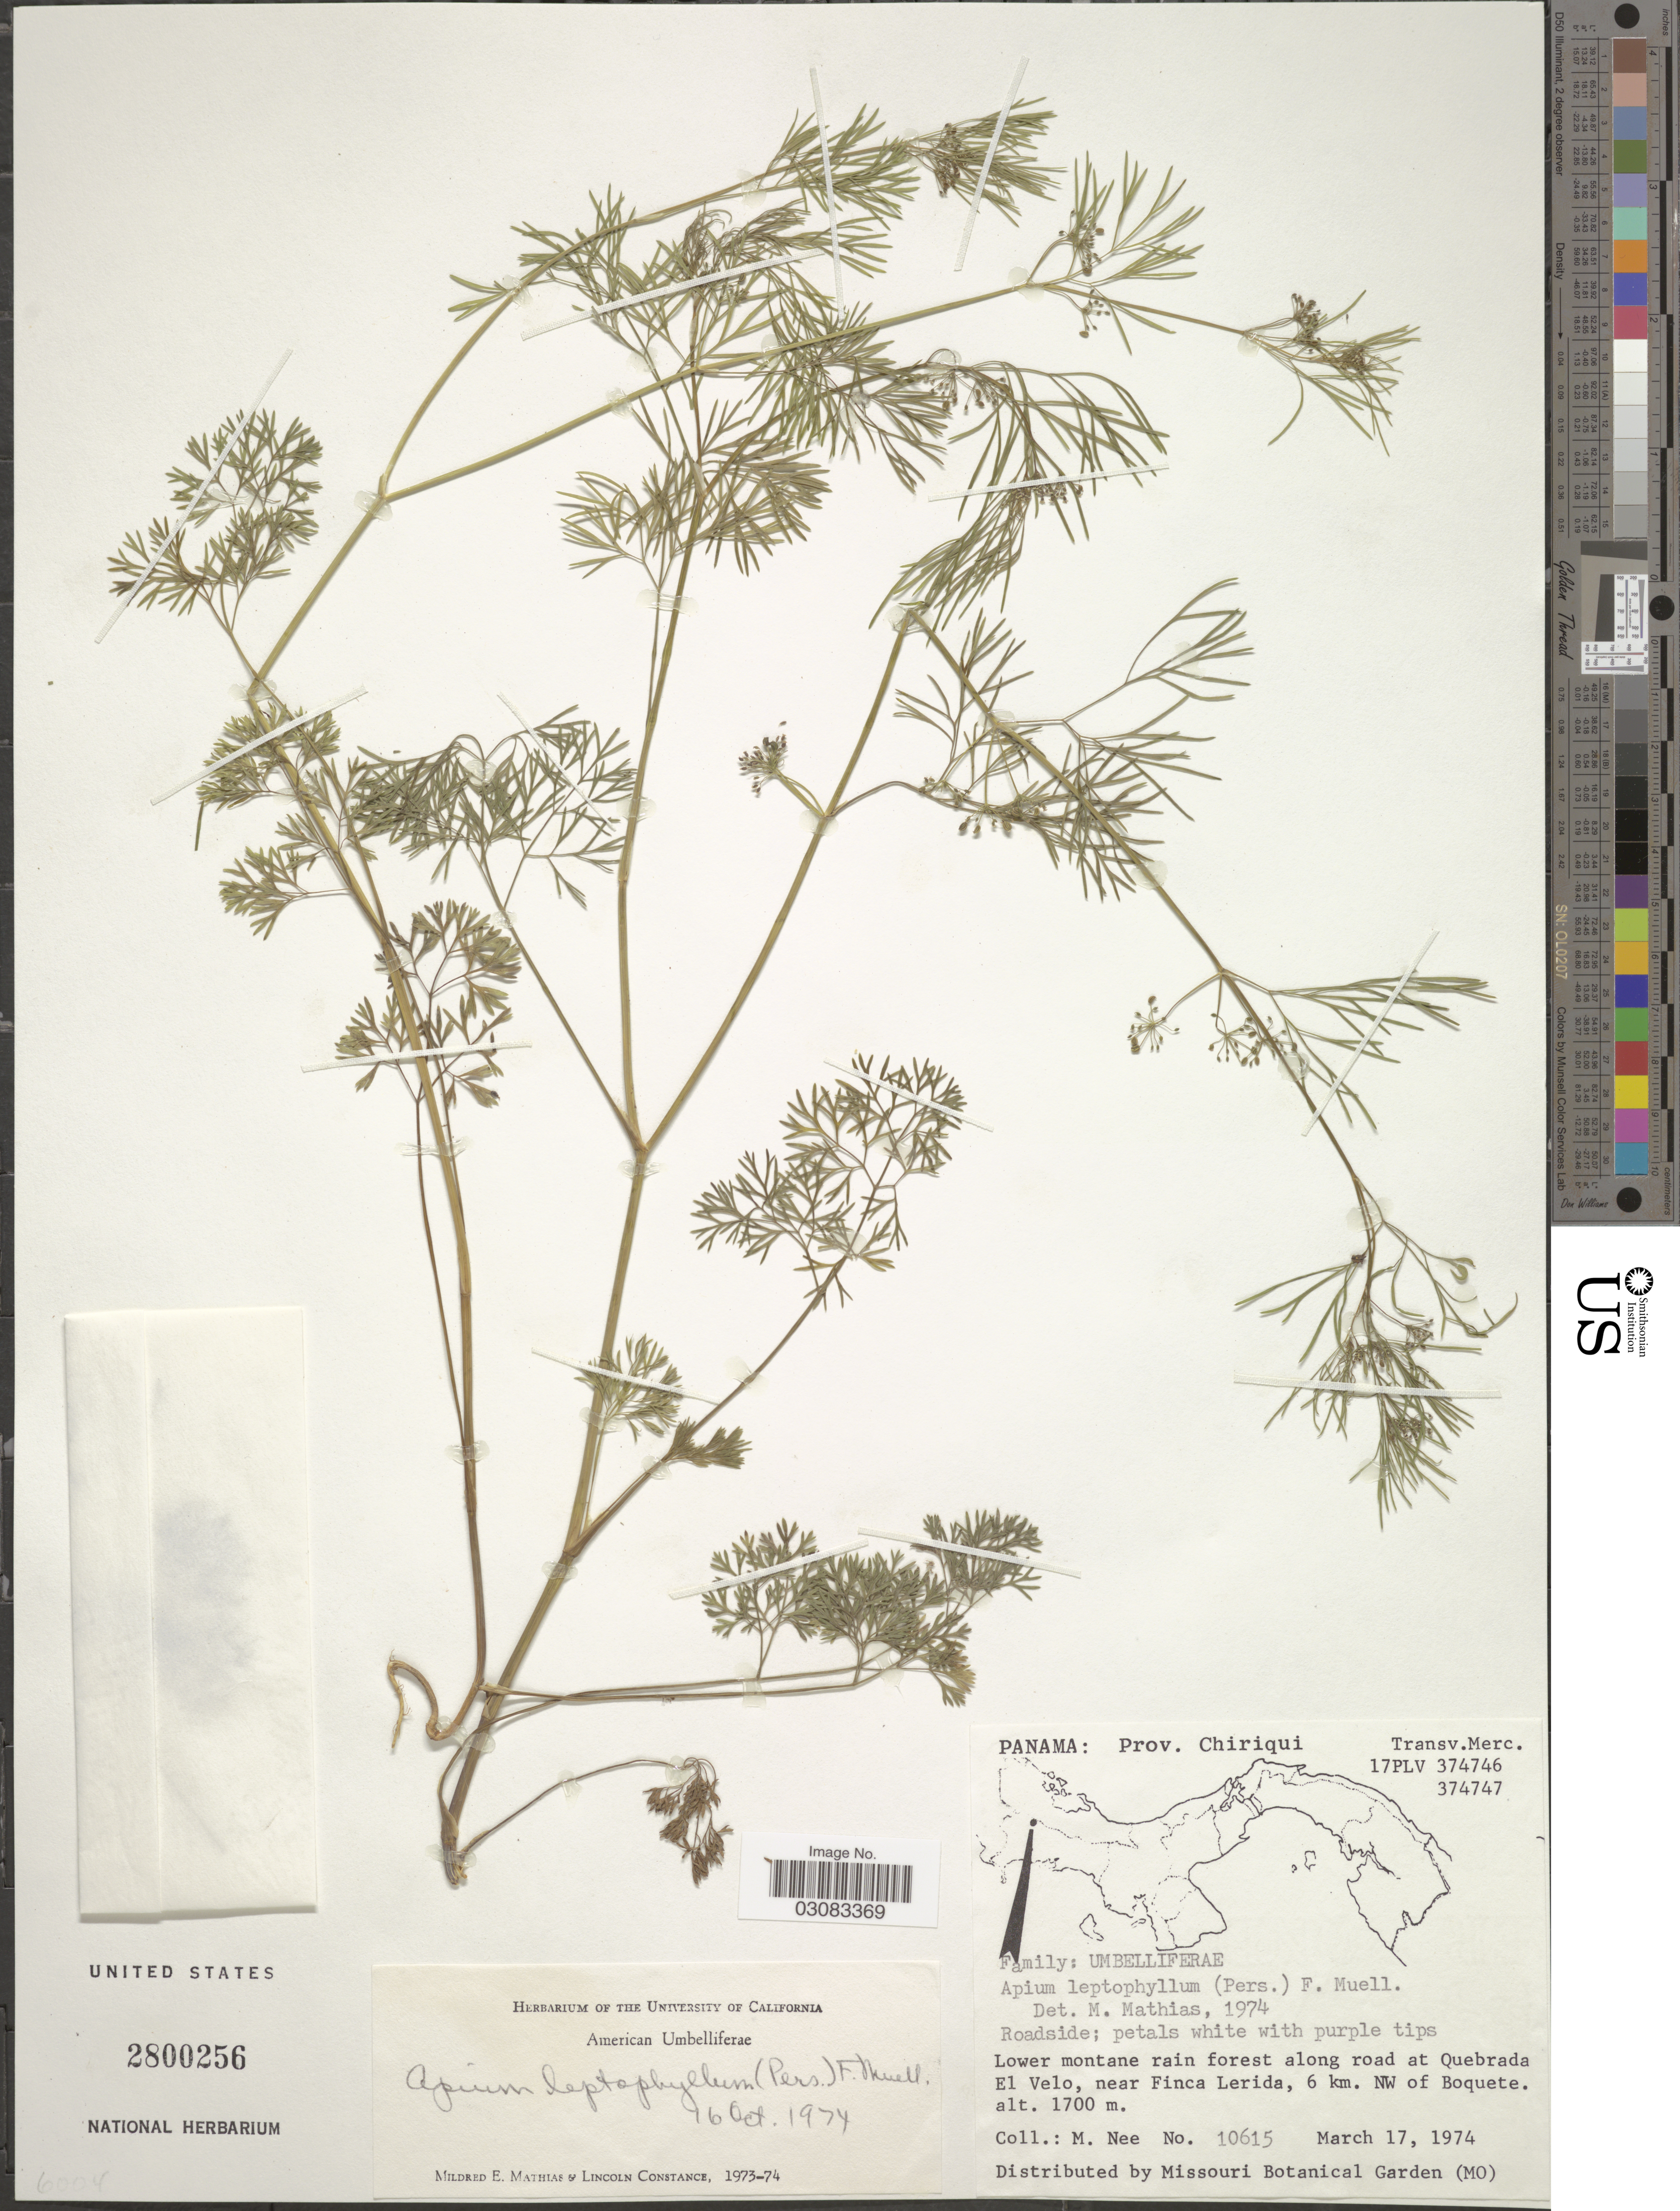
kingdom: Plantae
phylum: Tracheophyta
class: Magnoliopsida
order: Apiales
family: Apiaceae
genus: Cyclospermum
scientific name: Cyclospermum leptophyllum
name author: (Pers.) Sprague ex Britton & P. Wilson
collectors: M. Nee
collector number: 10615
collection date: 1974-03-17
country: Panama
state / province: Chiriqui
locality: Lower montane rain forest along road at Quebrada El Velo, near Finca Lerida, 6 km. NW of Boquete.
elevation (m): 1700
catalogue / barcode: US 2800256